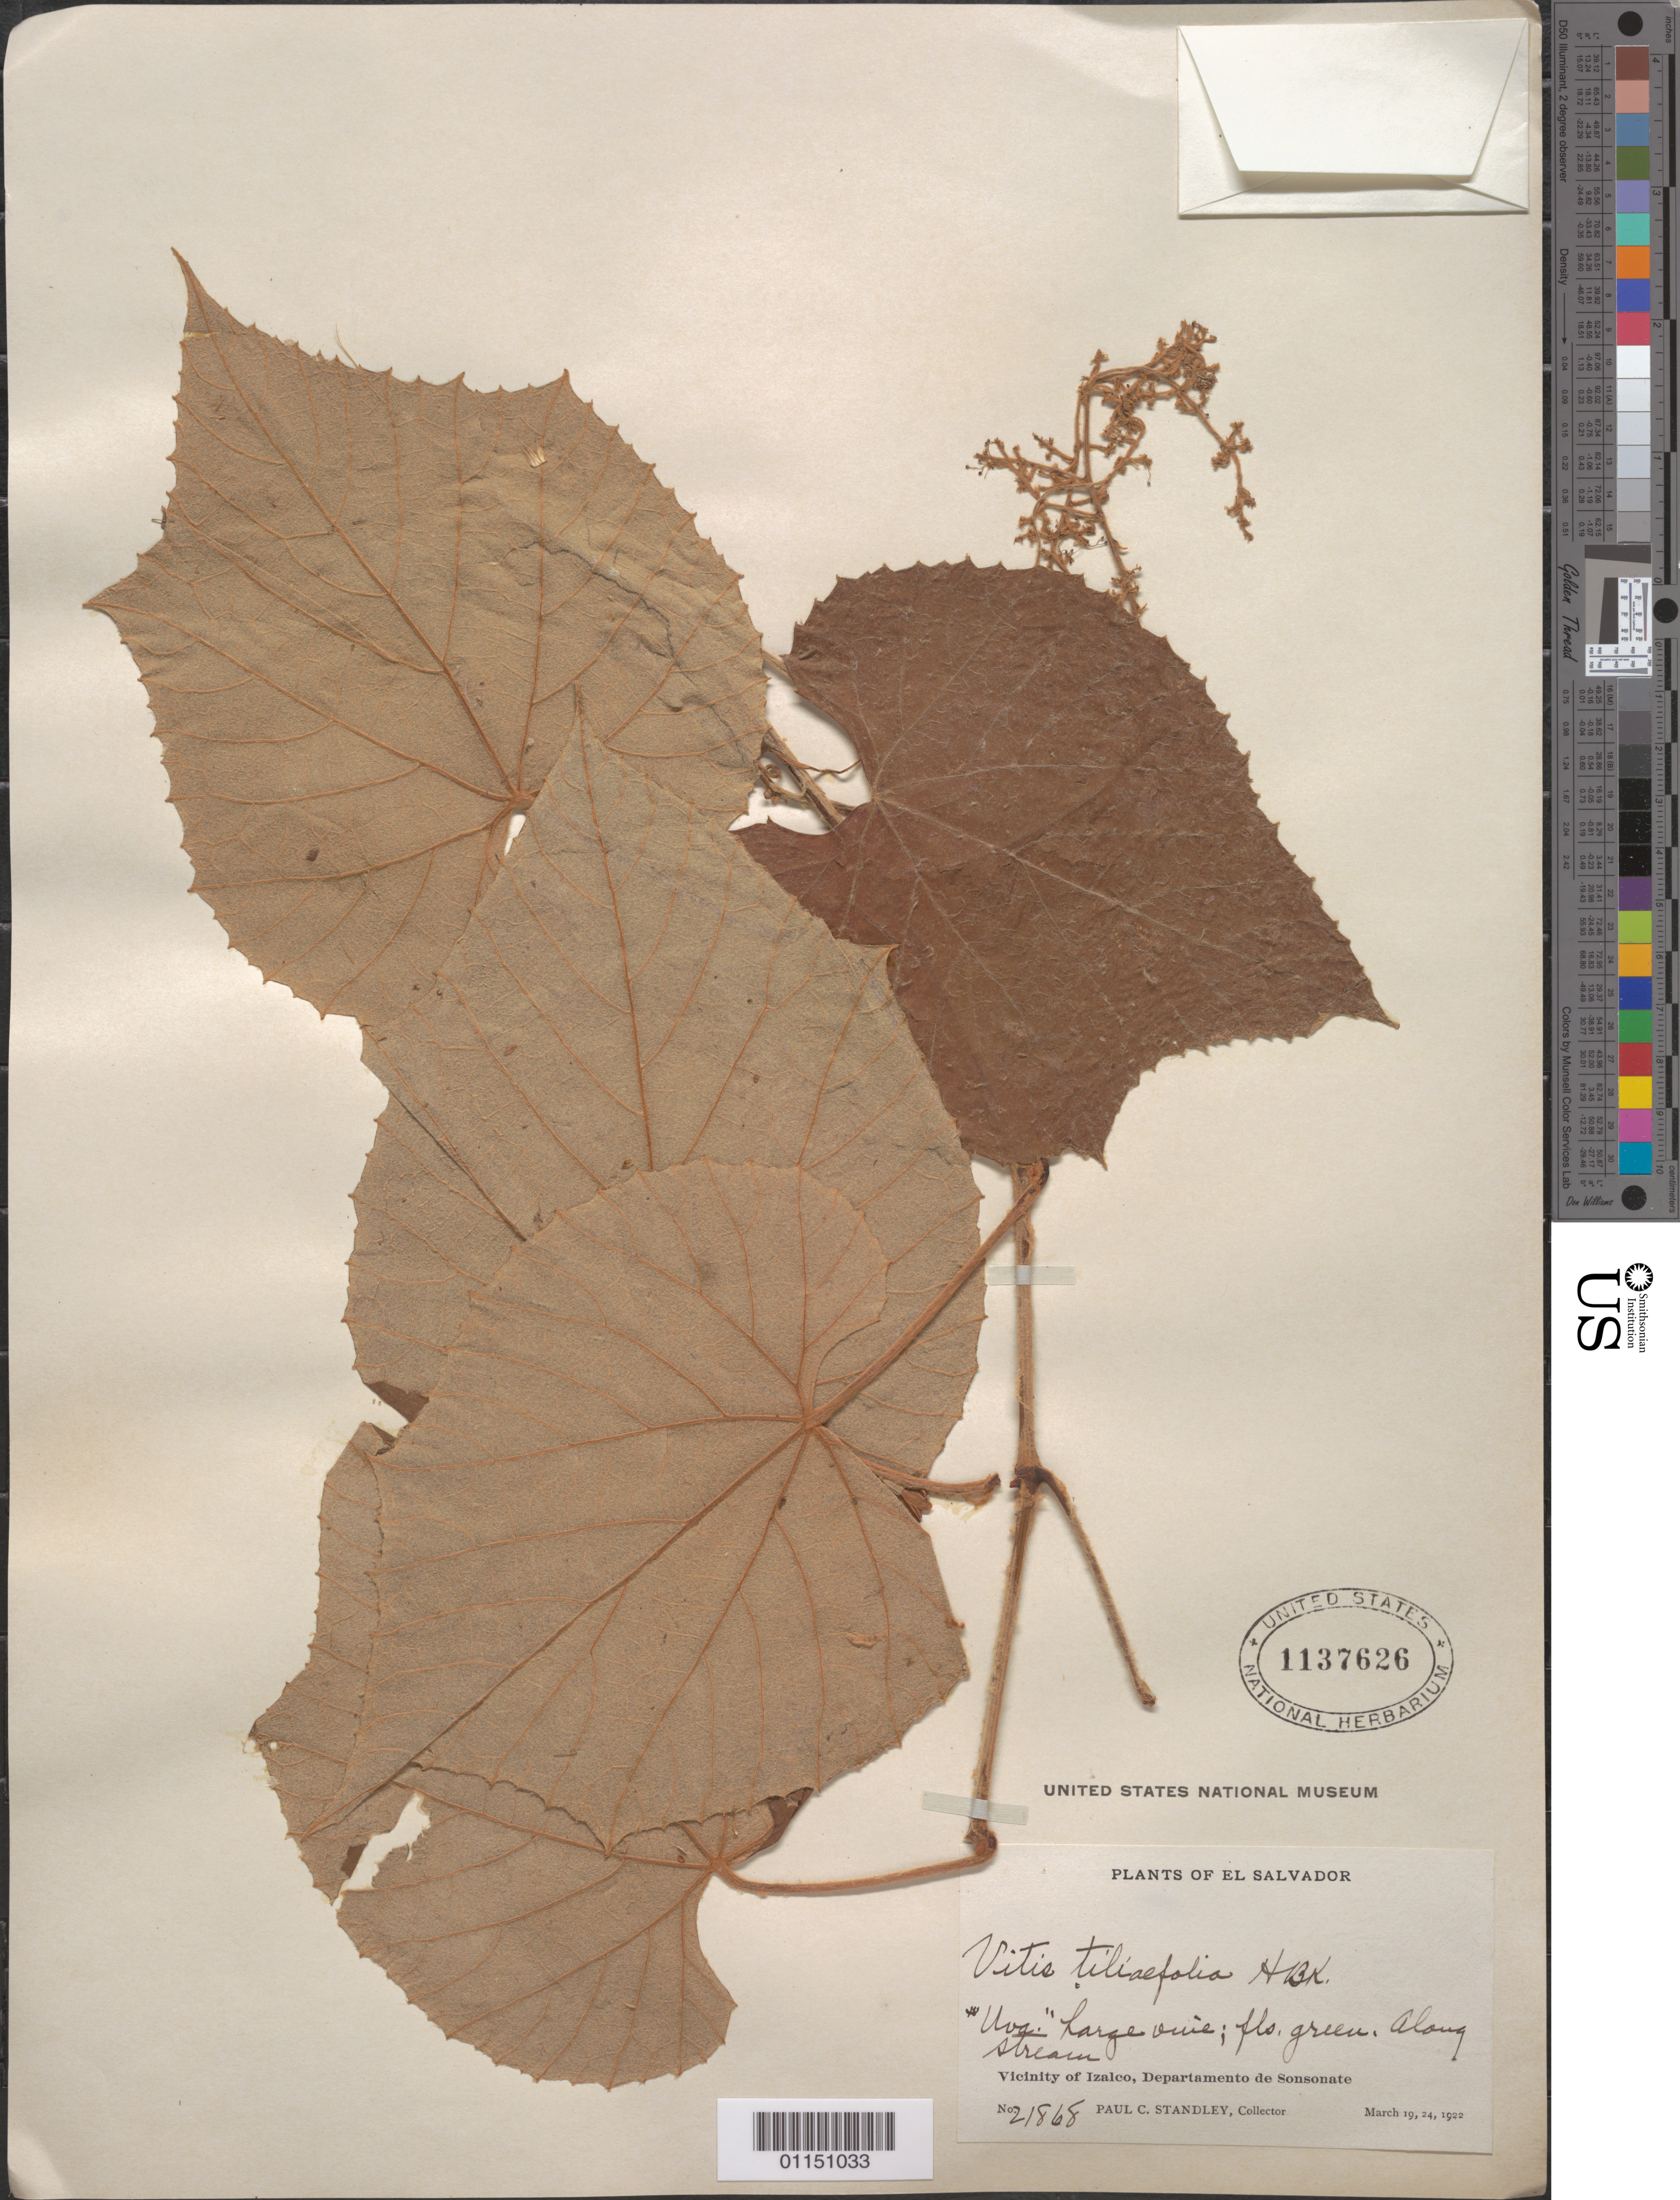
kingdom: Plantae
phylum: Tracheophyta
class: Magnoliopsida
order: Vitales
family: Vitaceae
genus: Vitis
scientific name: Vitis tiliaefolia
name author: Willd.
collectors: P. C. Standley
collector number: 21868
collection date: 1922-03-19/1922-03-24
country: El Salvador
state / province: Sonsonate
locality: Vicinity of Izalco.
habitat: Large vine.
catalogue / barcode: US 1137626